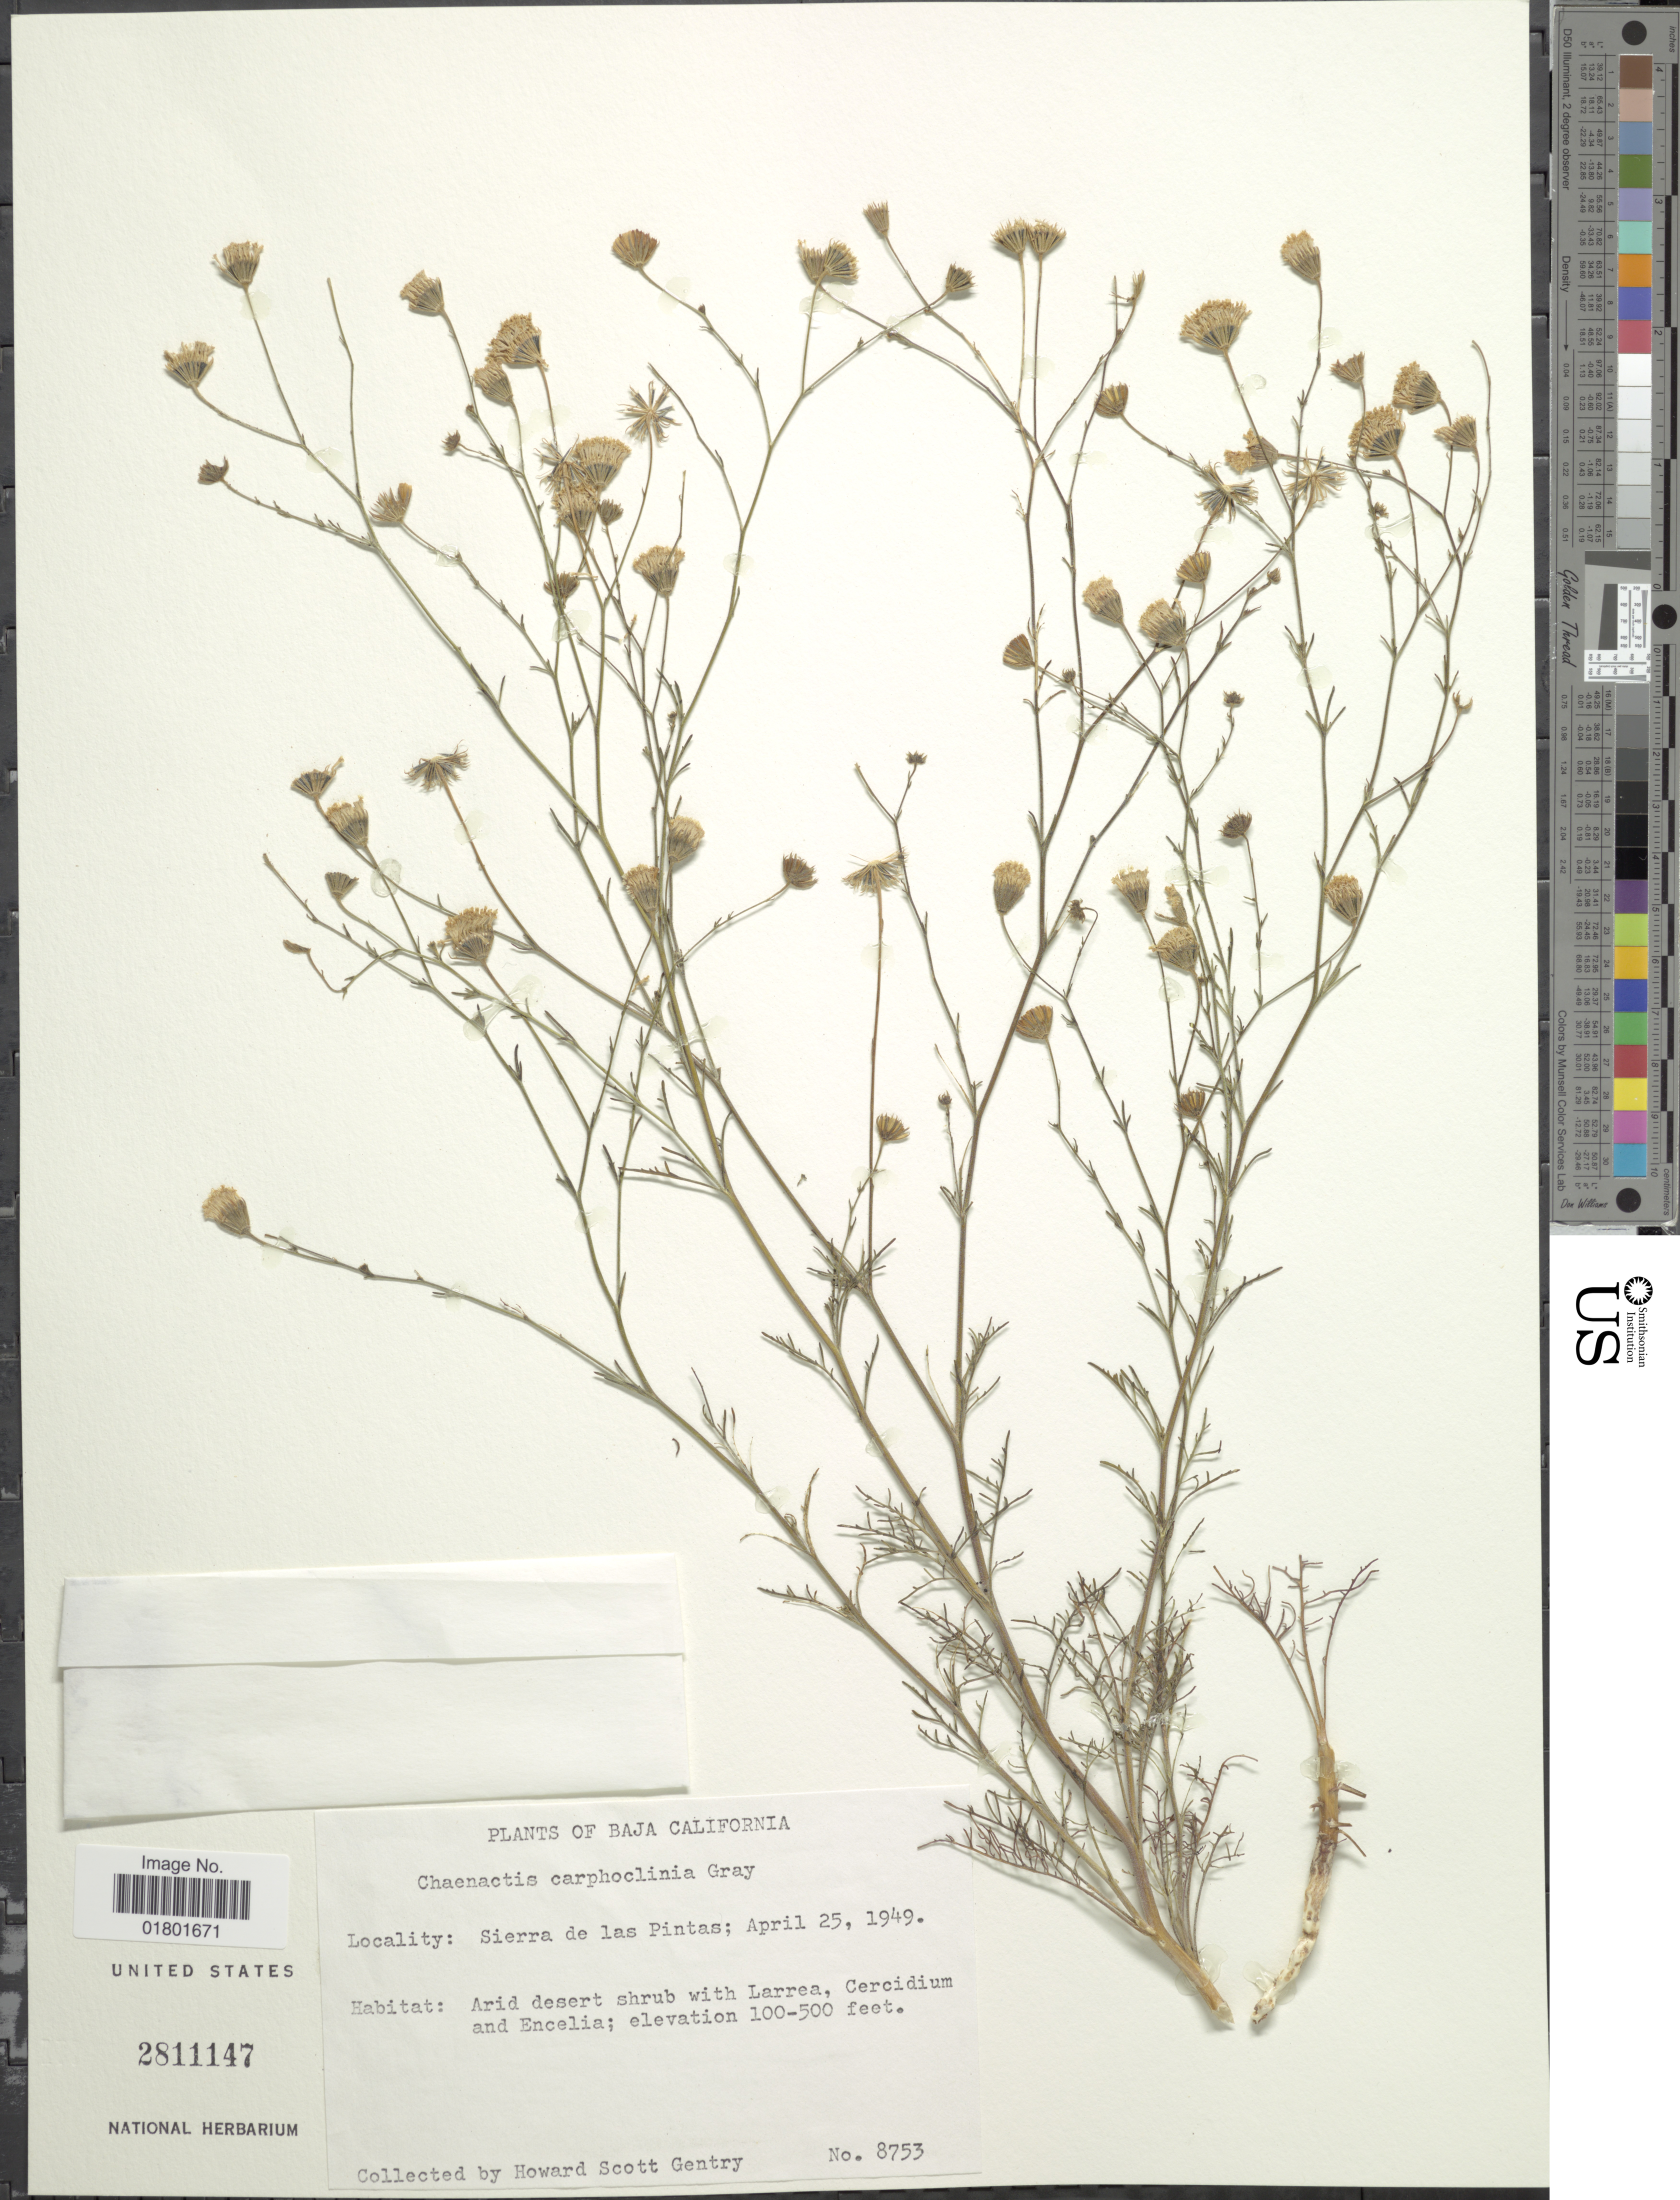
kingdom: Plantae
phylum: Tracheophyta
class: Magnoliopsida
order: Asterales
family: Asteraceae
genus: Chaenactis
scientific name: Chaenactis carphoclinia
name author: A. Gray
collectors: H. S. Gentry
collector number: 8753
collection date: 1949-04-25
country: Mexico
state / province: Baja California Sur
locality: Sierra de Las Pintas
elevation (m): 30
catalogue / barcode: US 2811147